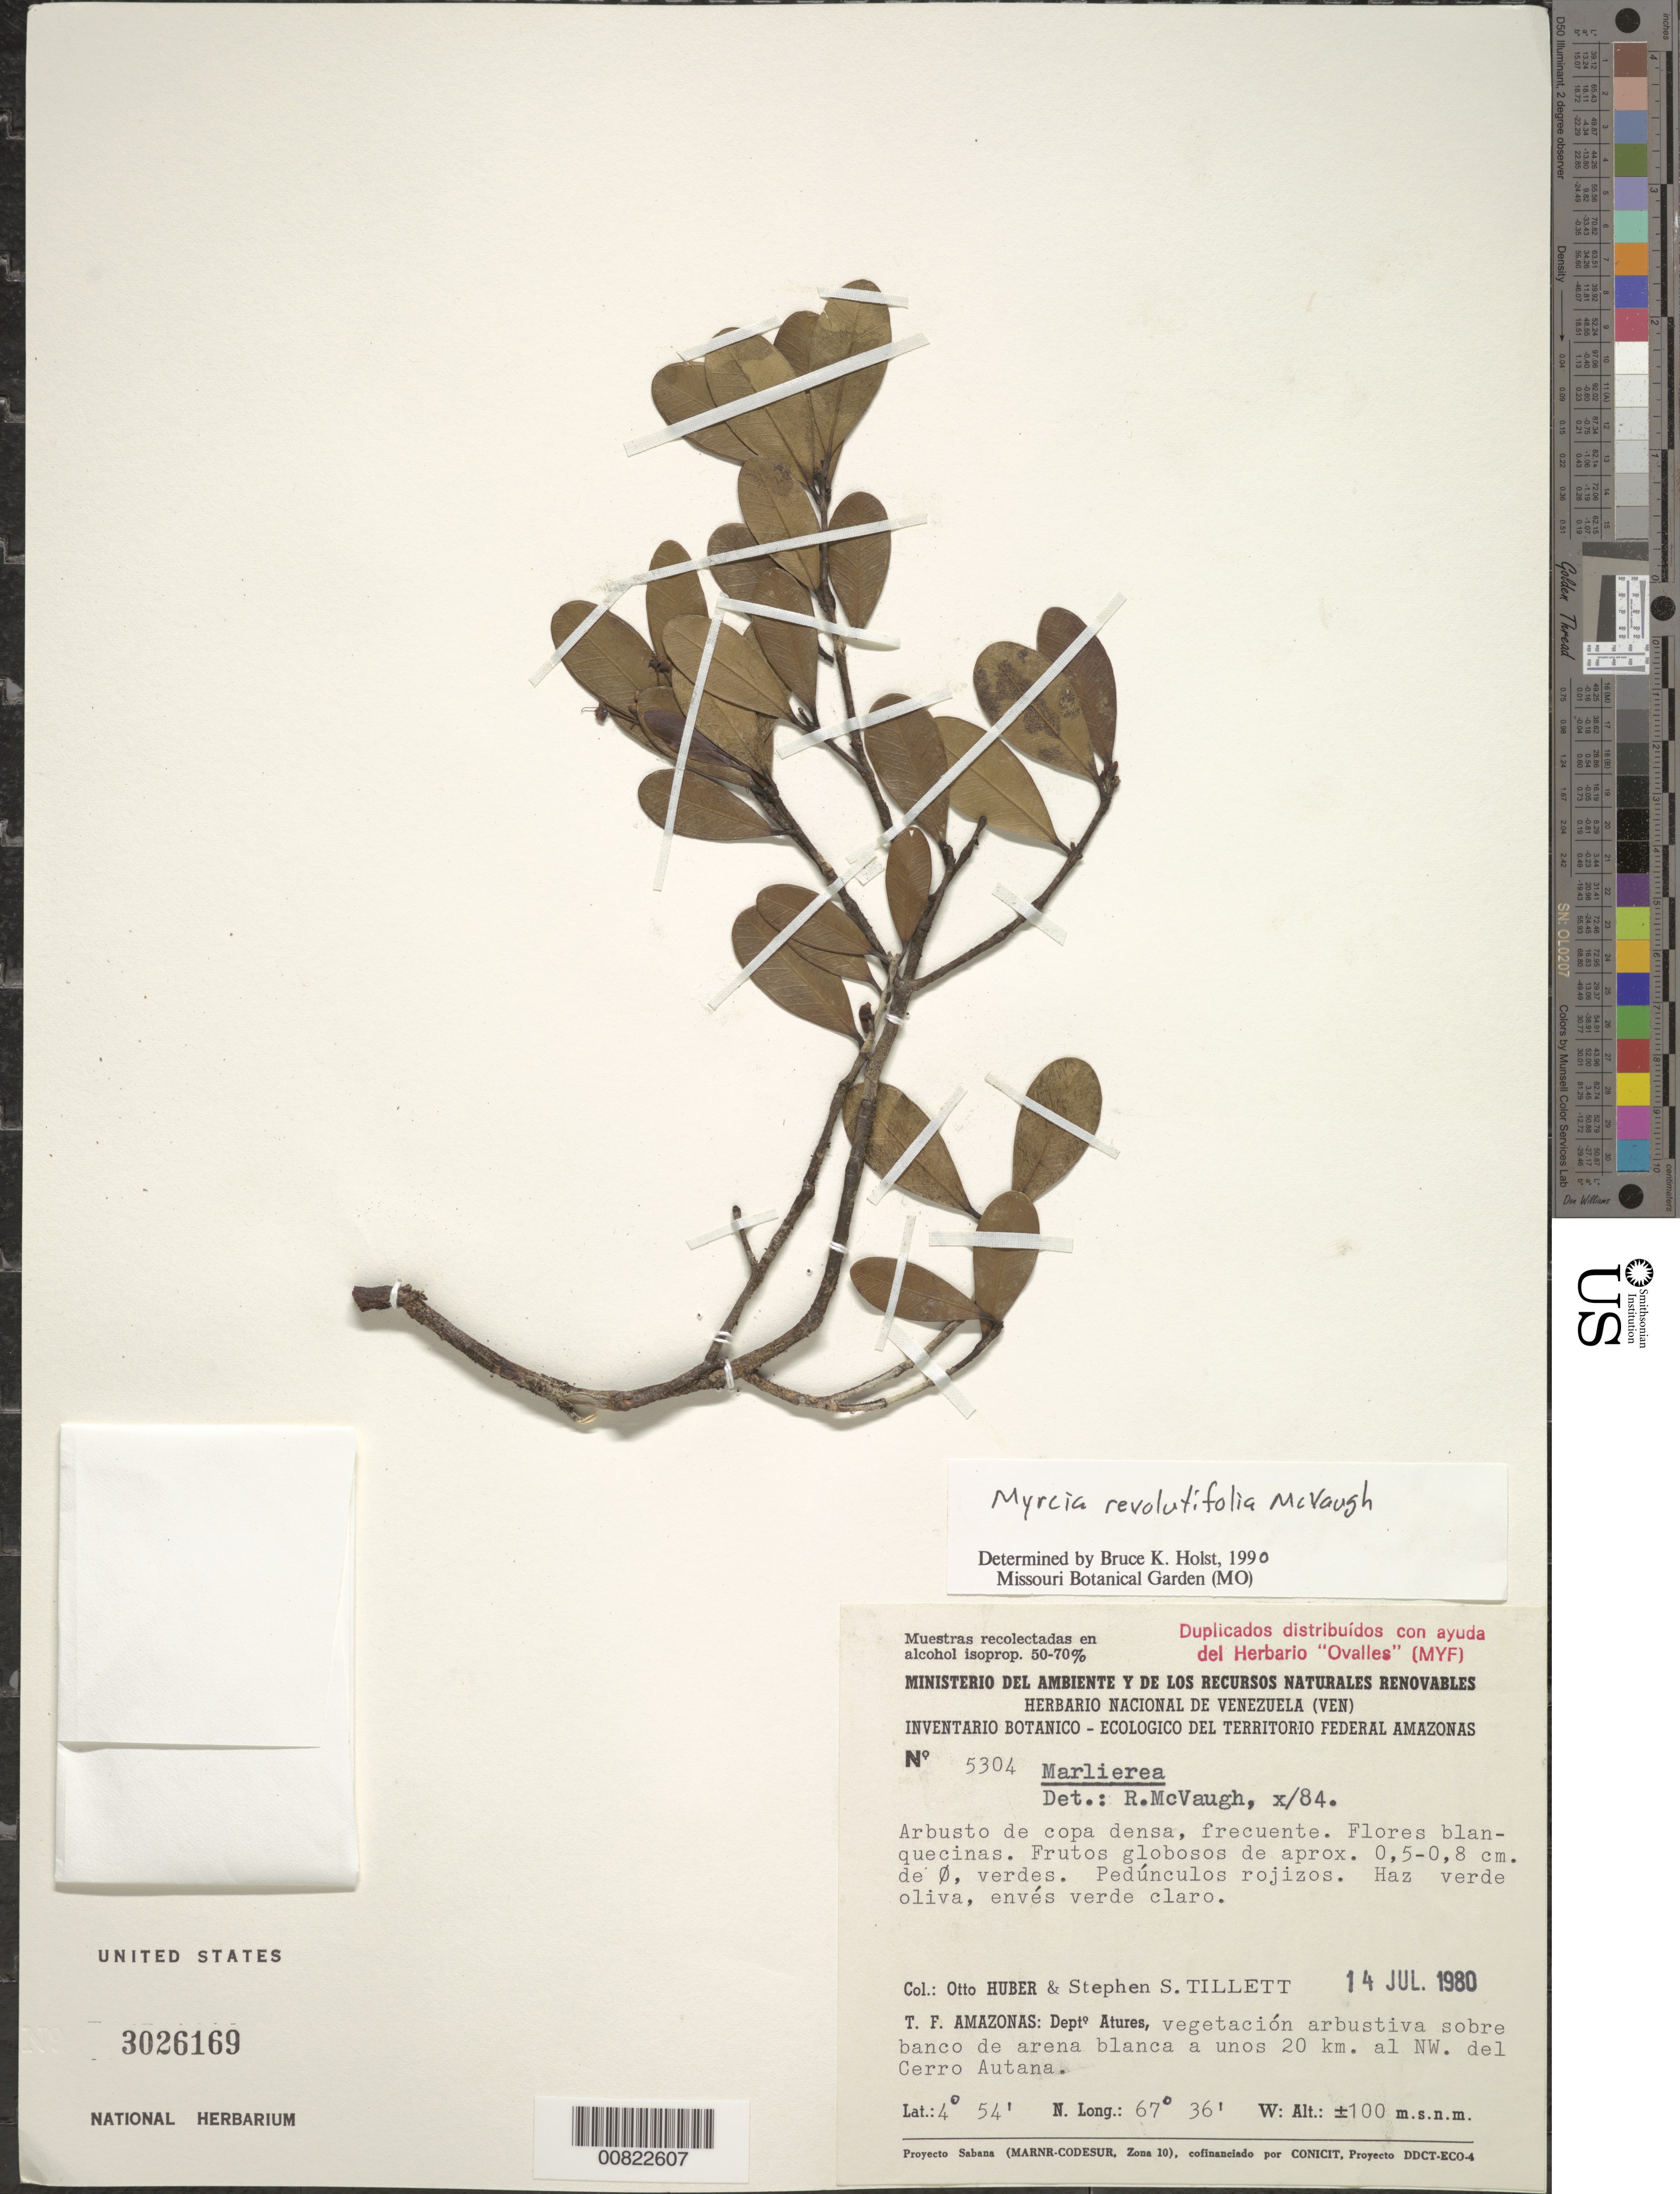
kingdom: Plantae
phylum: Tracheophyta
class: Magnoliopsida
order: Myrtales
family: Myrtaceae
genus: Myrcia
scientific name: Myrcia revolutifolia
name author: McVaugh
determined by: Holst, Bruce K.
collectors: O. Huber & S. S. Tillett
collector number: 5304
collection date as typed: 14-Jul-80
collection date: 1980-07-14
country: Venezuela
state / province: Amazonas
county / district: Atures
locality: Cerro Autana, 20 km al NW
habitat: Vegetación arbustive sobre banco de arena blanca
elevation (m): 100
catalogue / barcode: US 3026169